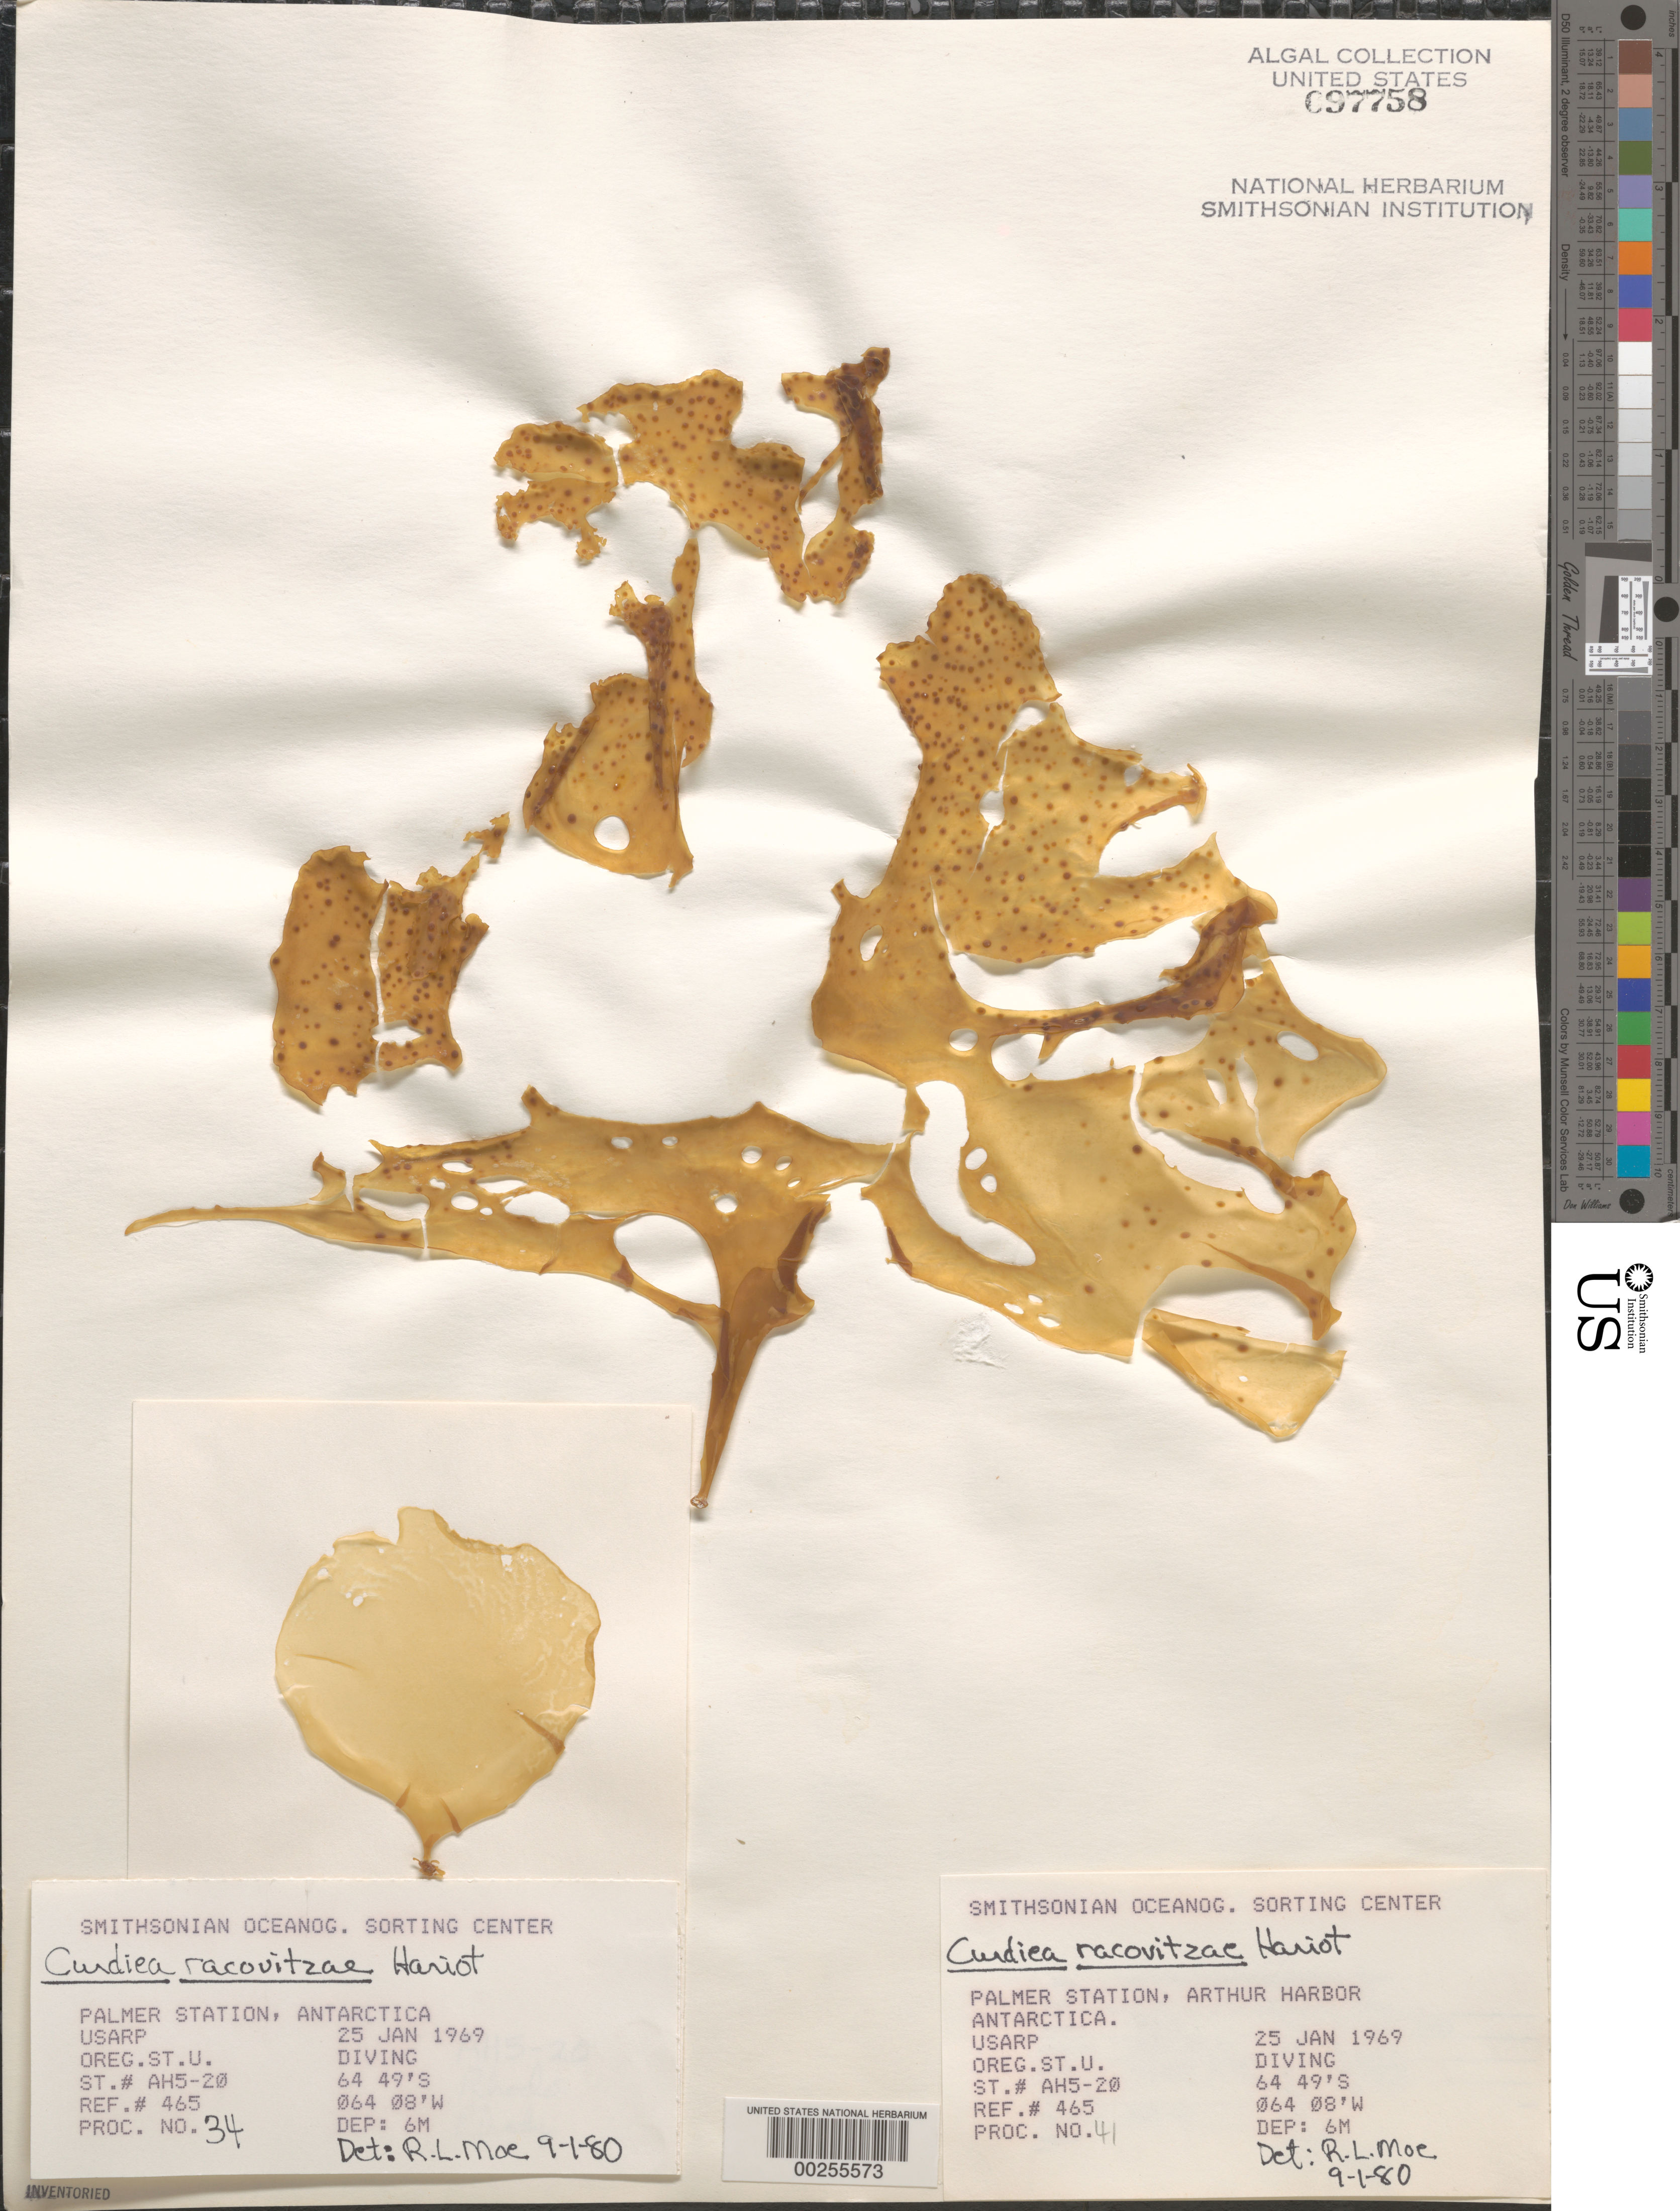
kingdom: Plantae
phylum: Rhodophyta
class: Florideophyceae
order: Gracilariales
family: Gracilariaceae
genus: Curdiea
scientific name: Curdiea racovitzae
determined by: Moe, R. L.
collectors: Oregon State University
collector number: Station Ah5-20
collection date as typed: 25 Jan 1969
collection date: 1969-01-25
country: Antarctica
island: Anvers Island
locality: Palmer Station, Arthur Harbor, Antarctic Peninsula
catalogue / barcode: US 97758